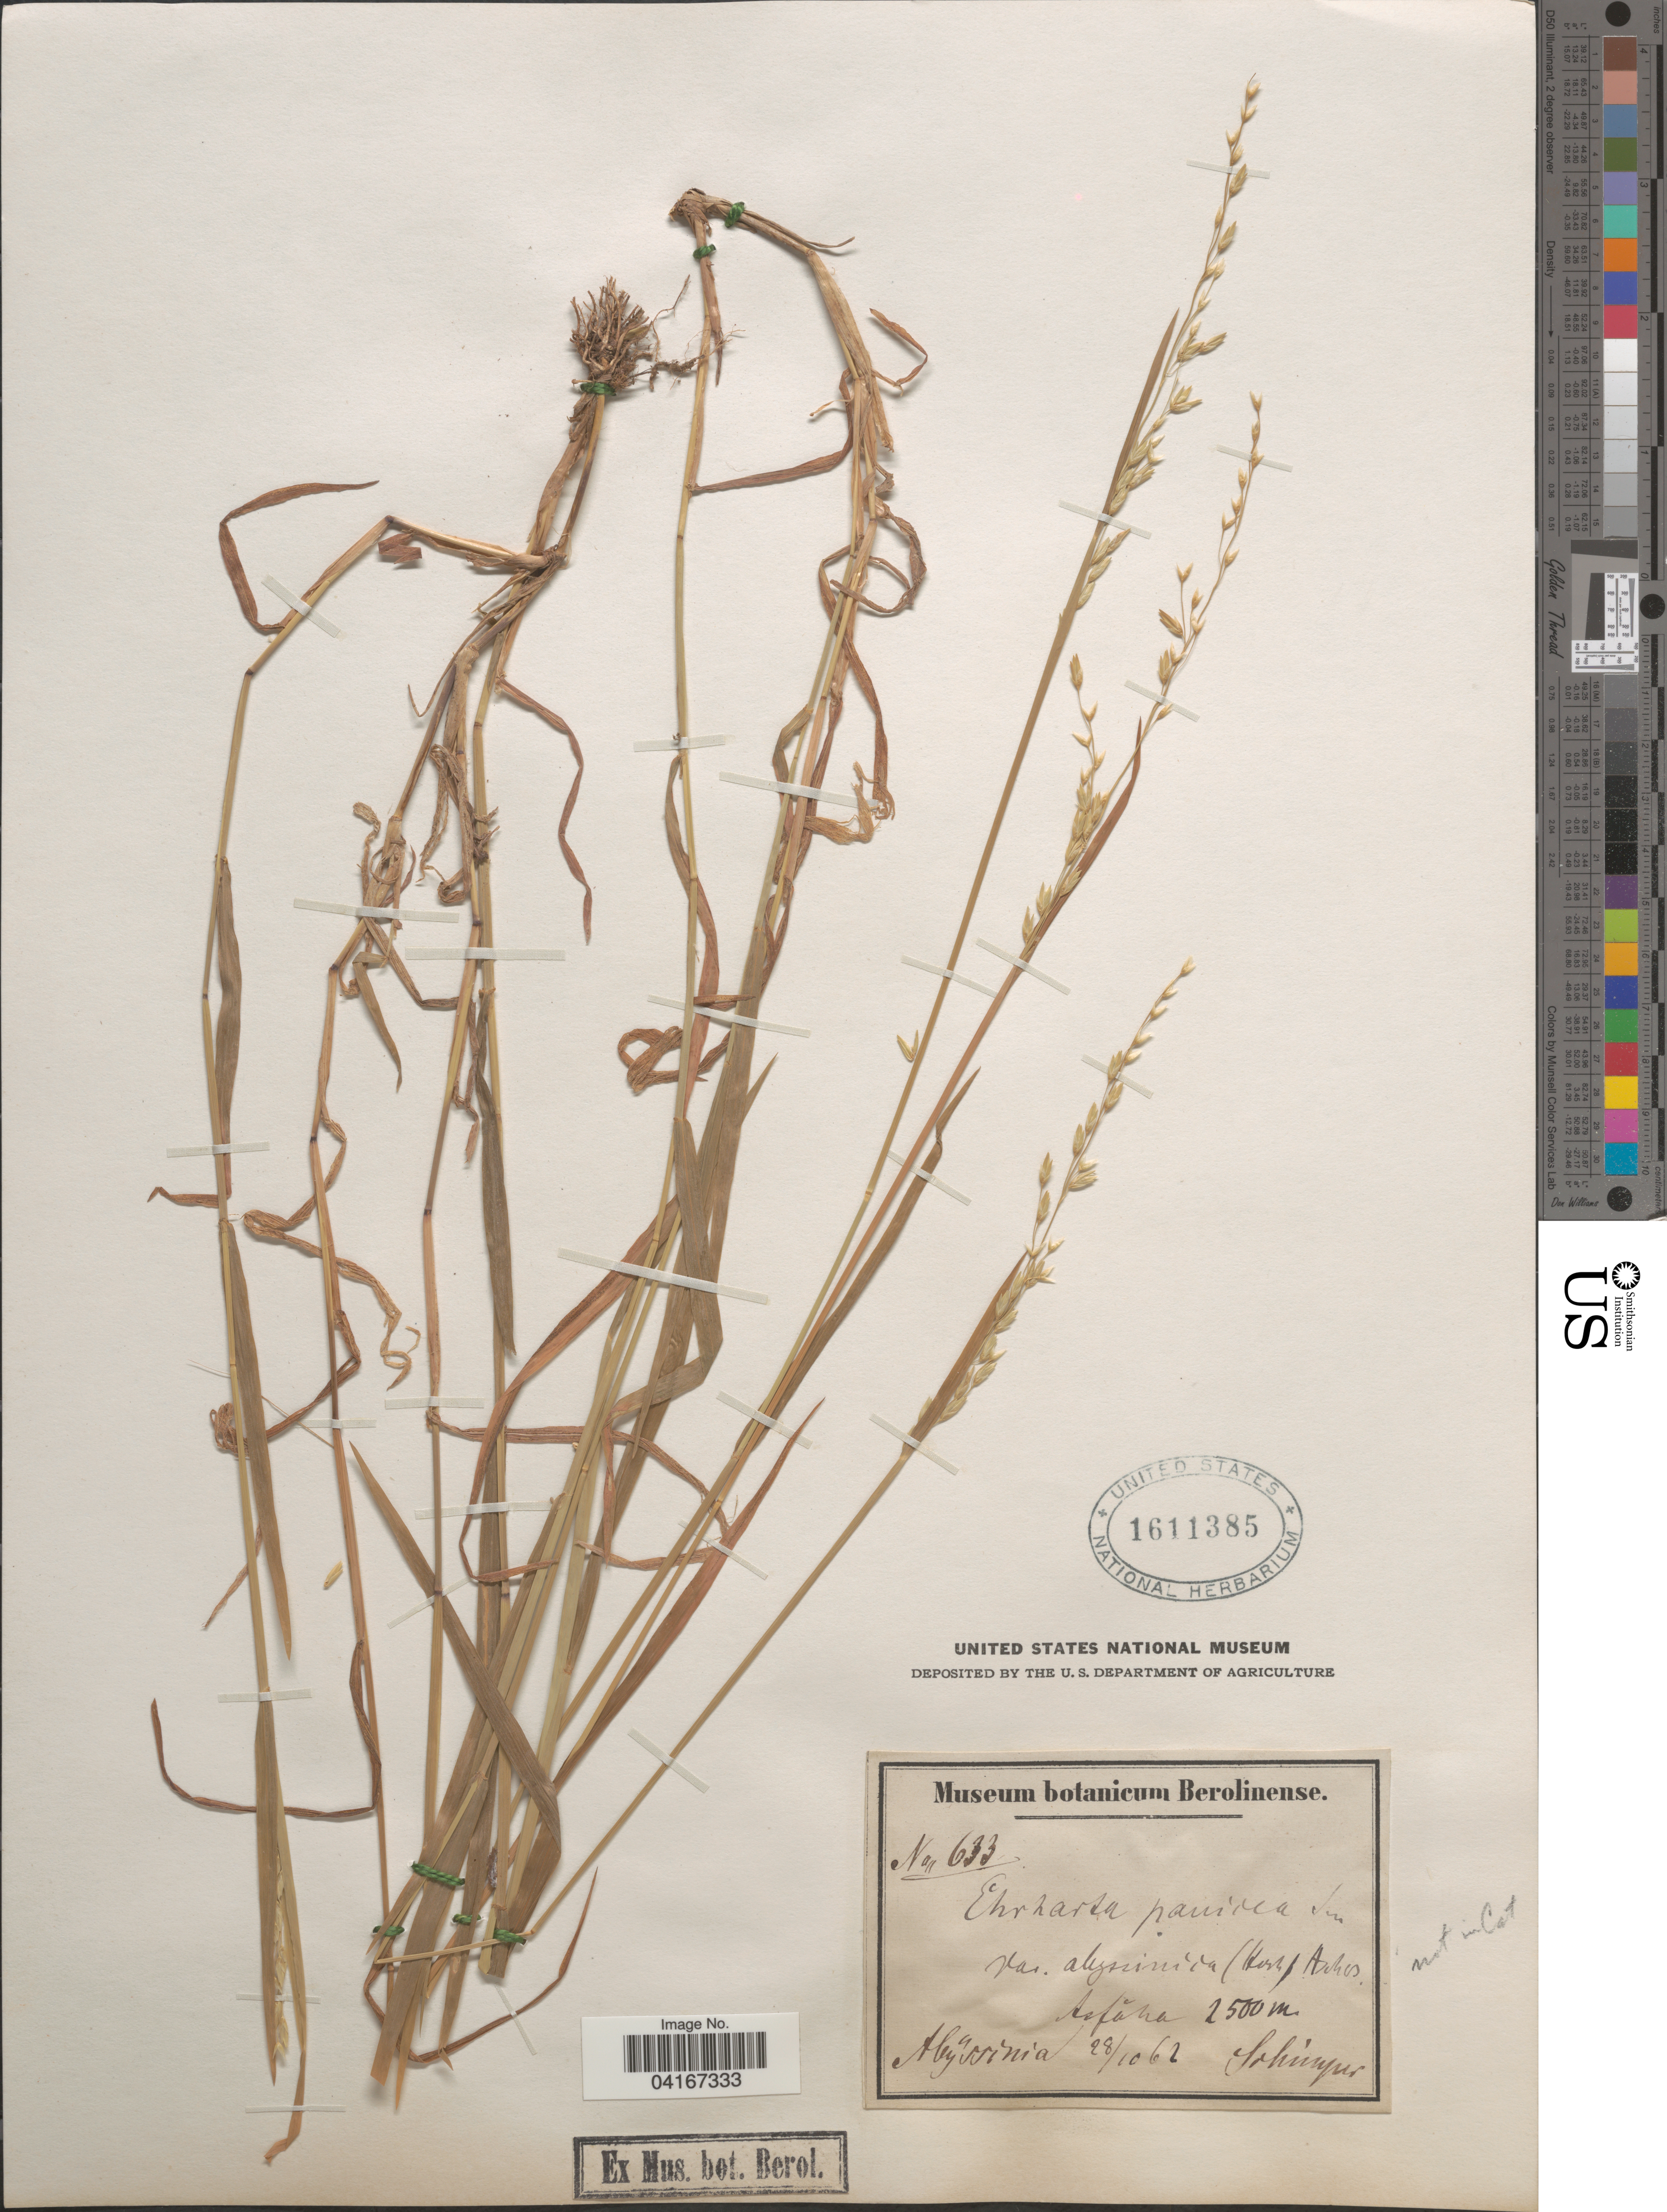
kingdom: Plantae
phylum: Tracheophyta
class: Liliopsida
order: Poales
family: Poaceae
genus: Ehrharta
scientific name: Ehrharta erecta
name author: Lam.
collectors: -. Schimper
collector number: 633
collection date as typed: Transcribed d/m/y: 28/10/62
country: Ethiopia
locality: Abyssinia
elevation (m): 2500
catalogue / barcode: US 1611385